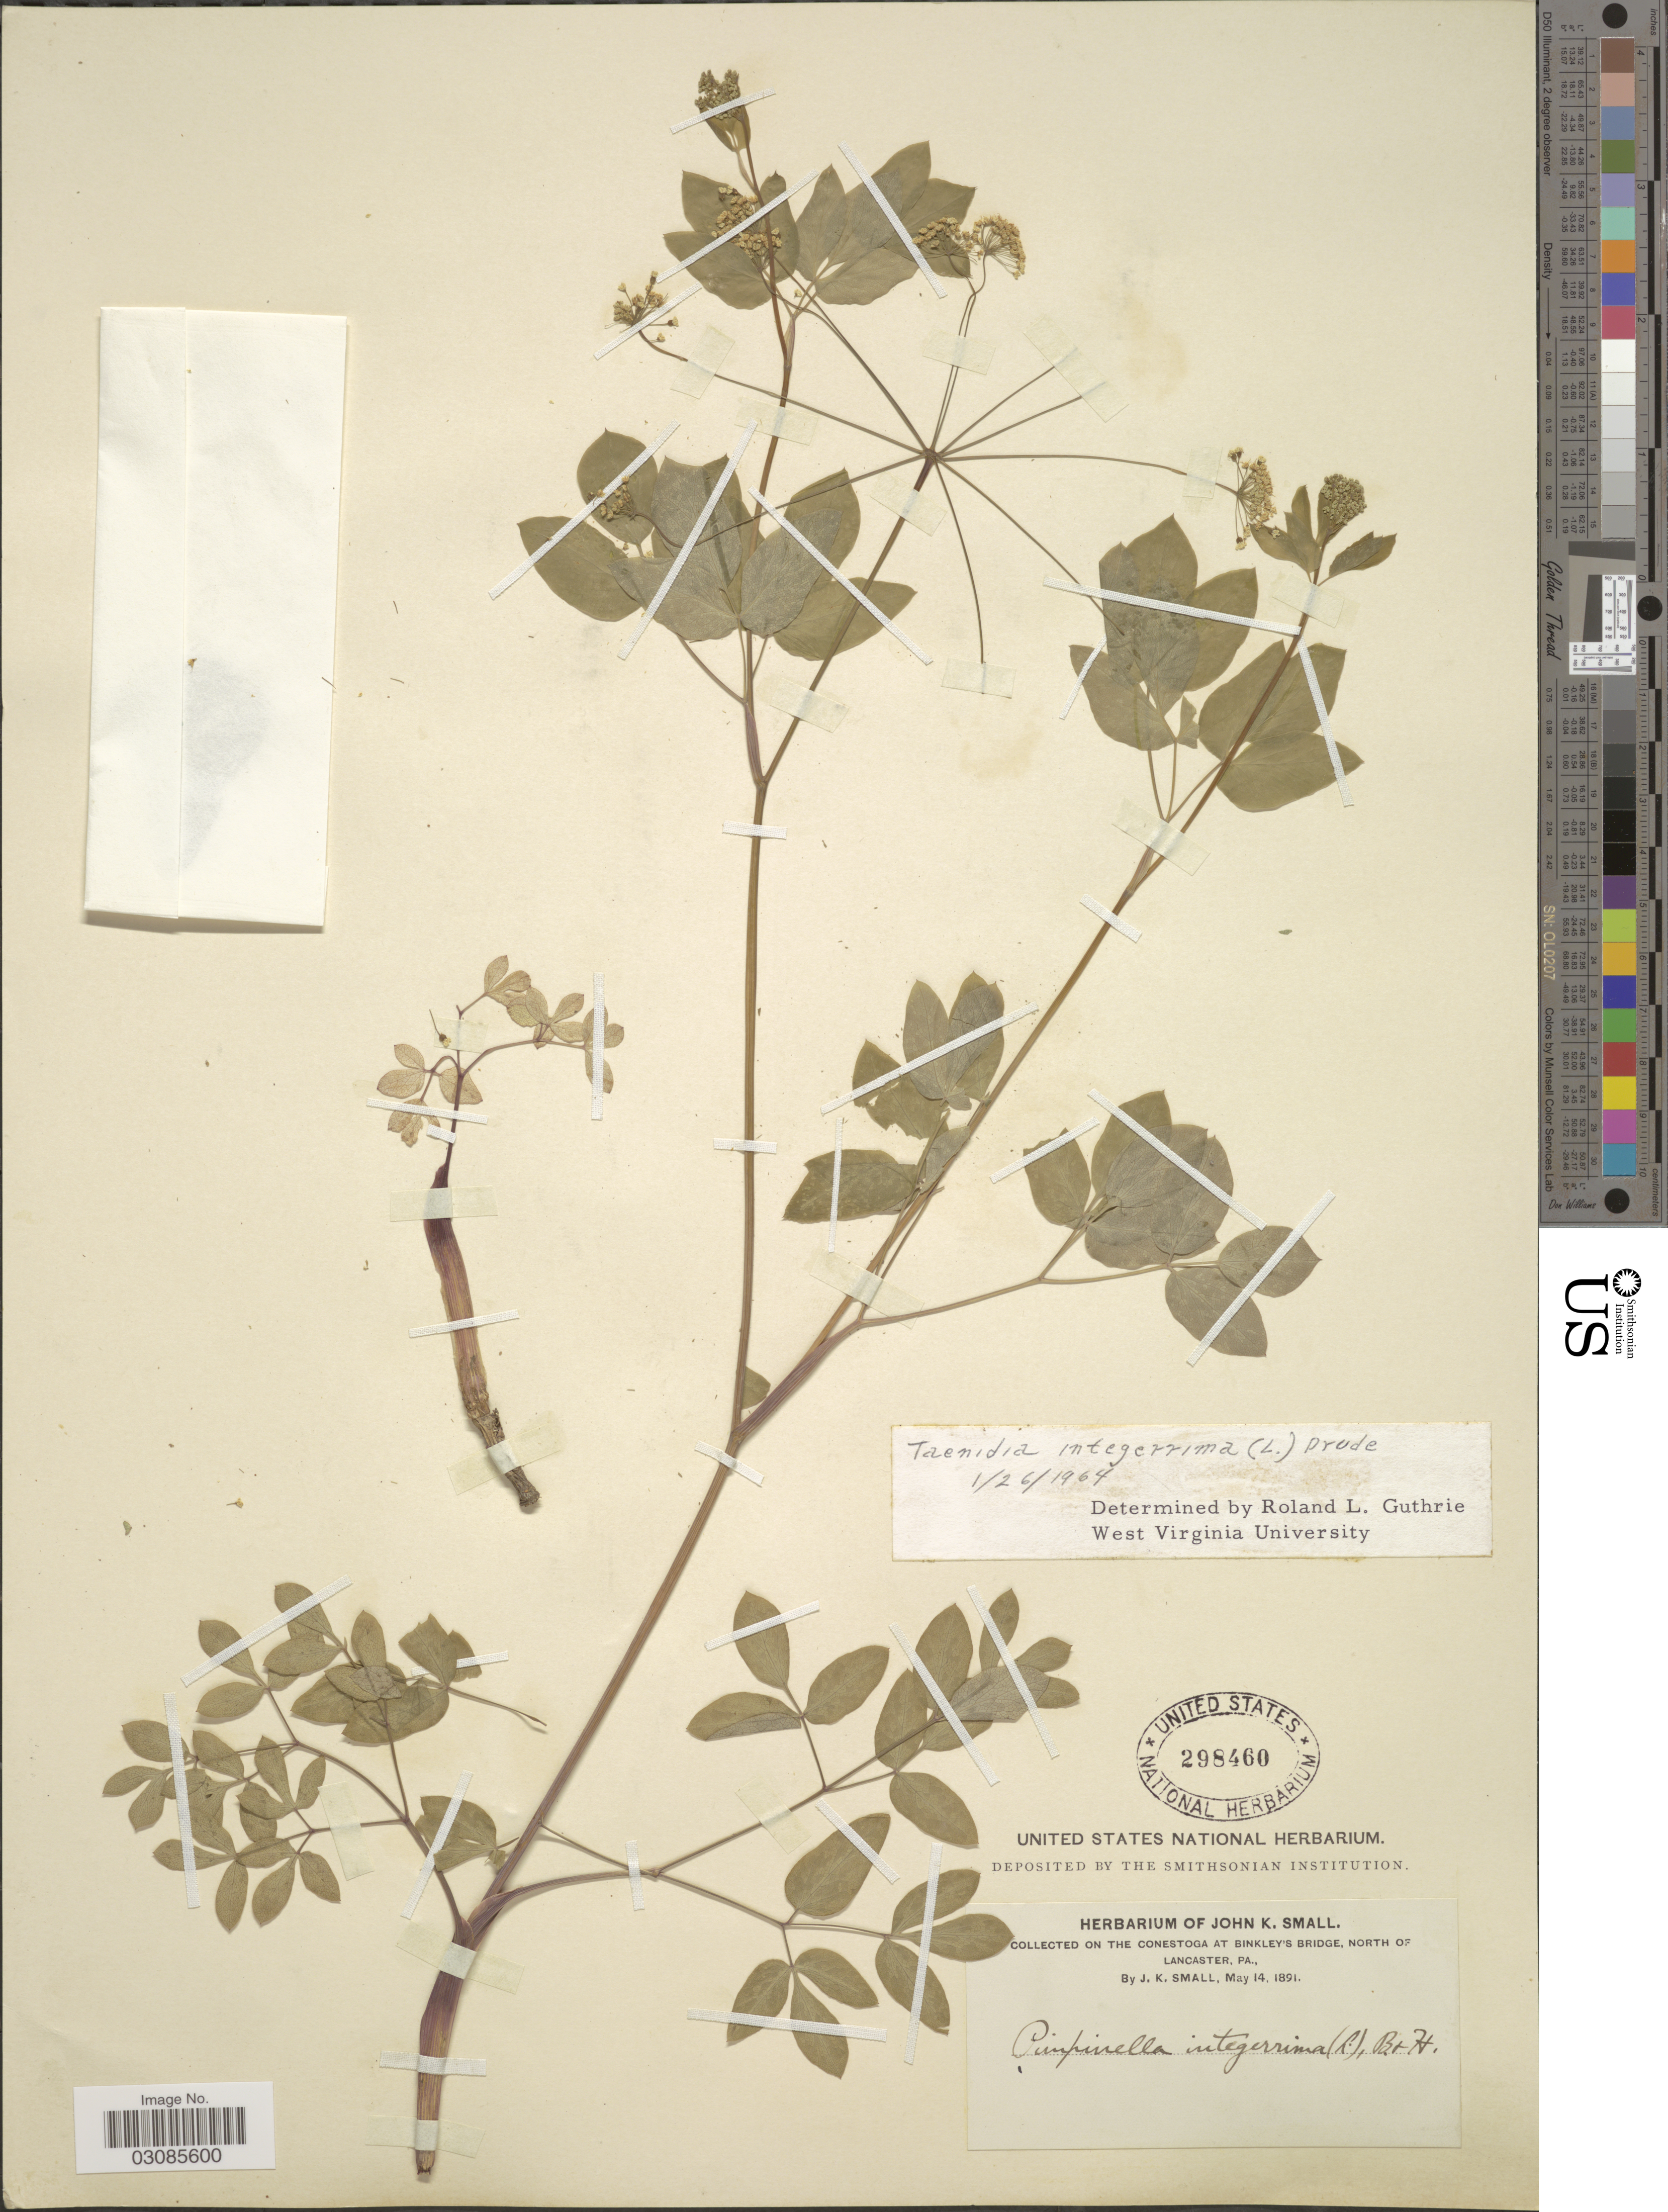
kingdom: Plantae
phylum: Tracheophyta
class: Magnoliopsida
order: Apiales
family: Apiaceae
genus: Taenidia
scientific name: Taenidia integerrima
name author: (L.) Drude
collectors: J. K. Small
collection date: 1891-05-14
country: United States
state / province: Pennsylvania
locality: Conestoga at Binkley's Bridge, north of Lancaster, Pa.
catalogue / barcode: US 298460